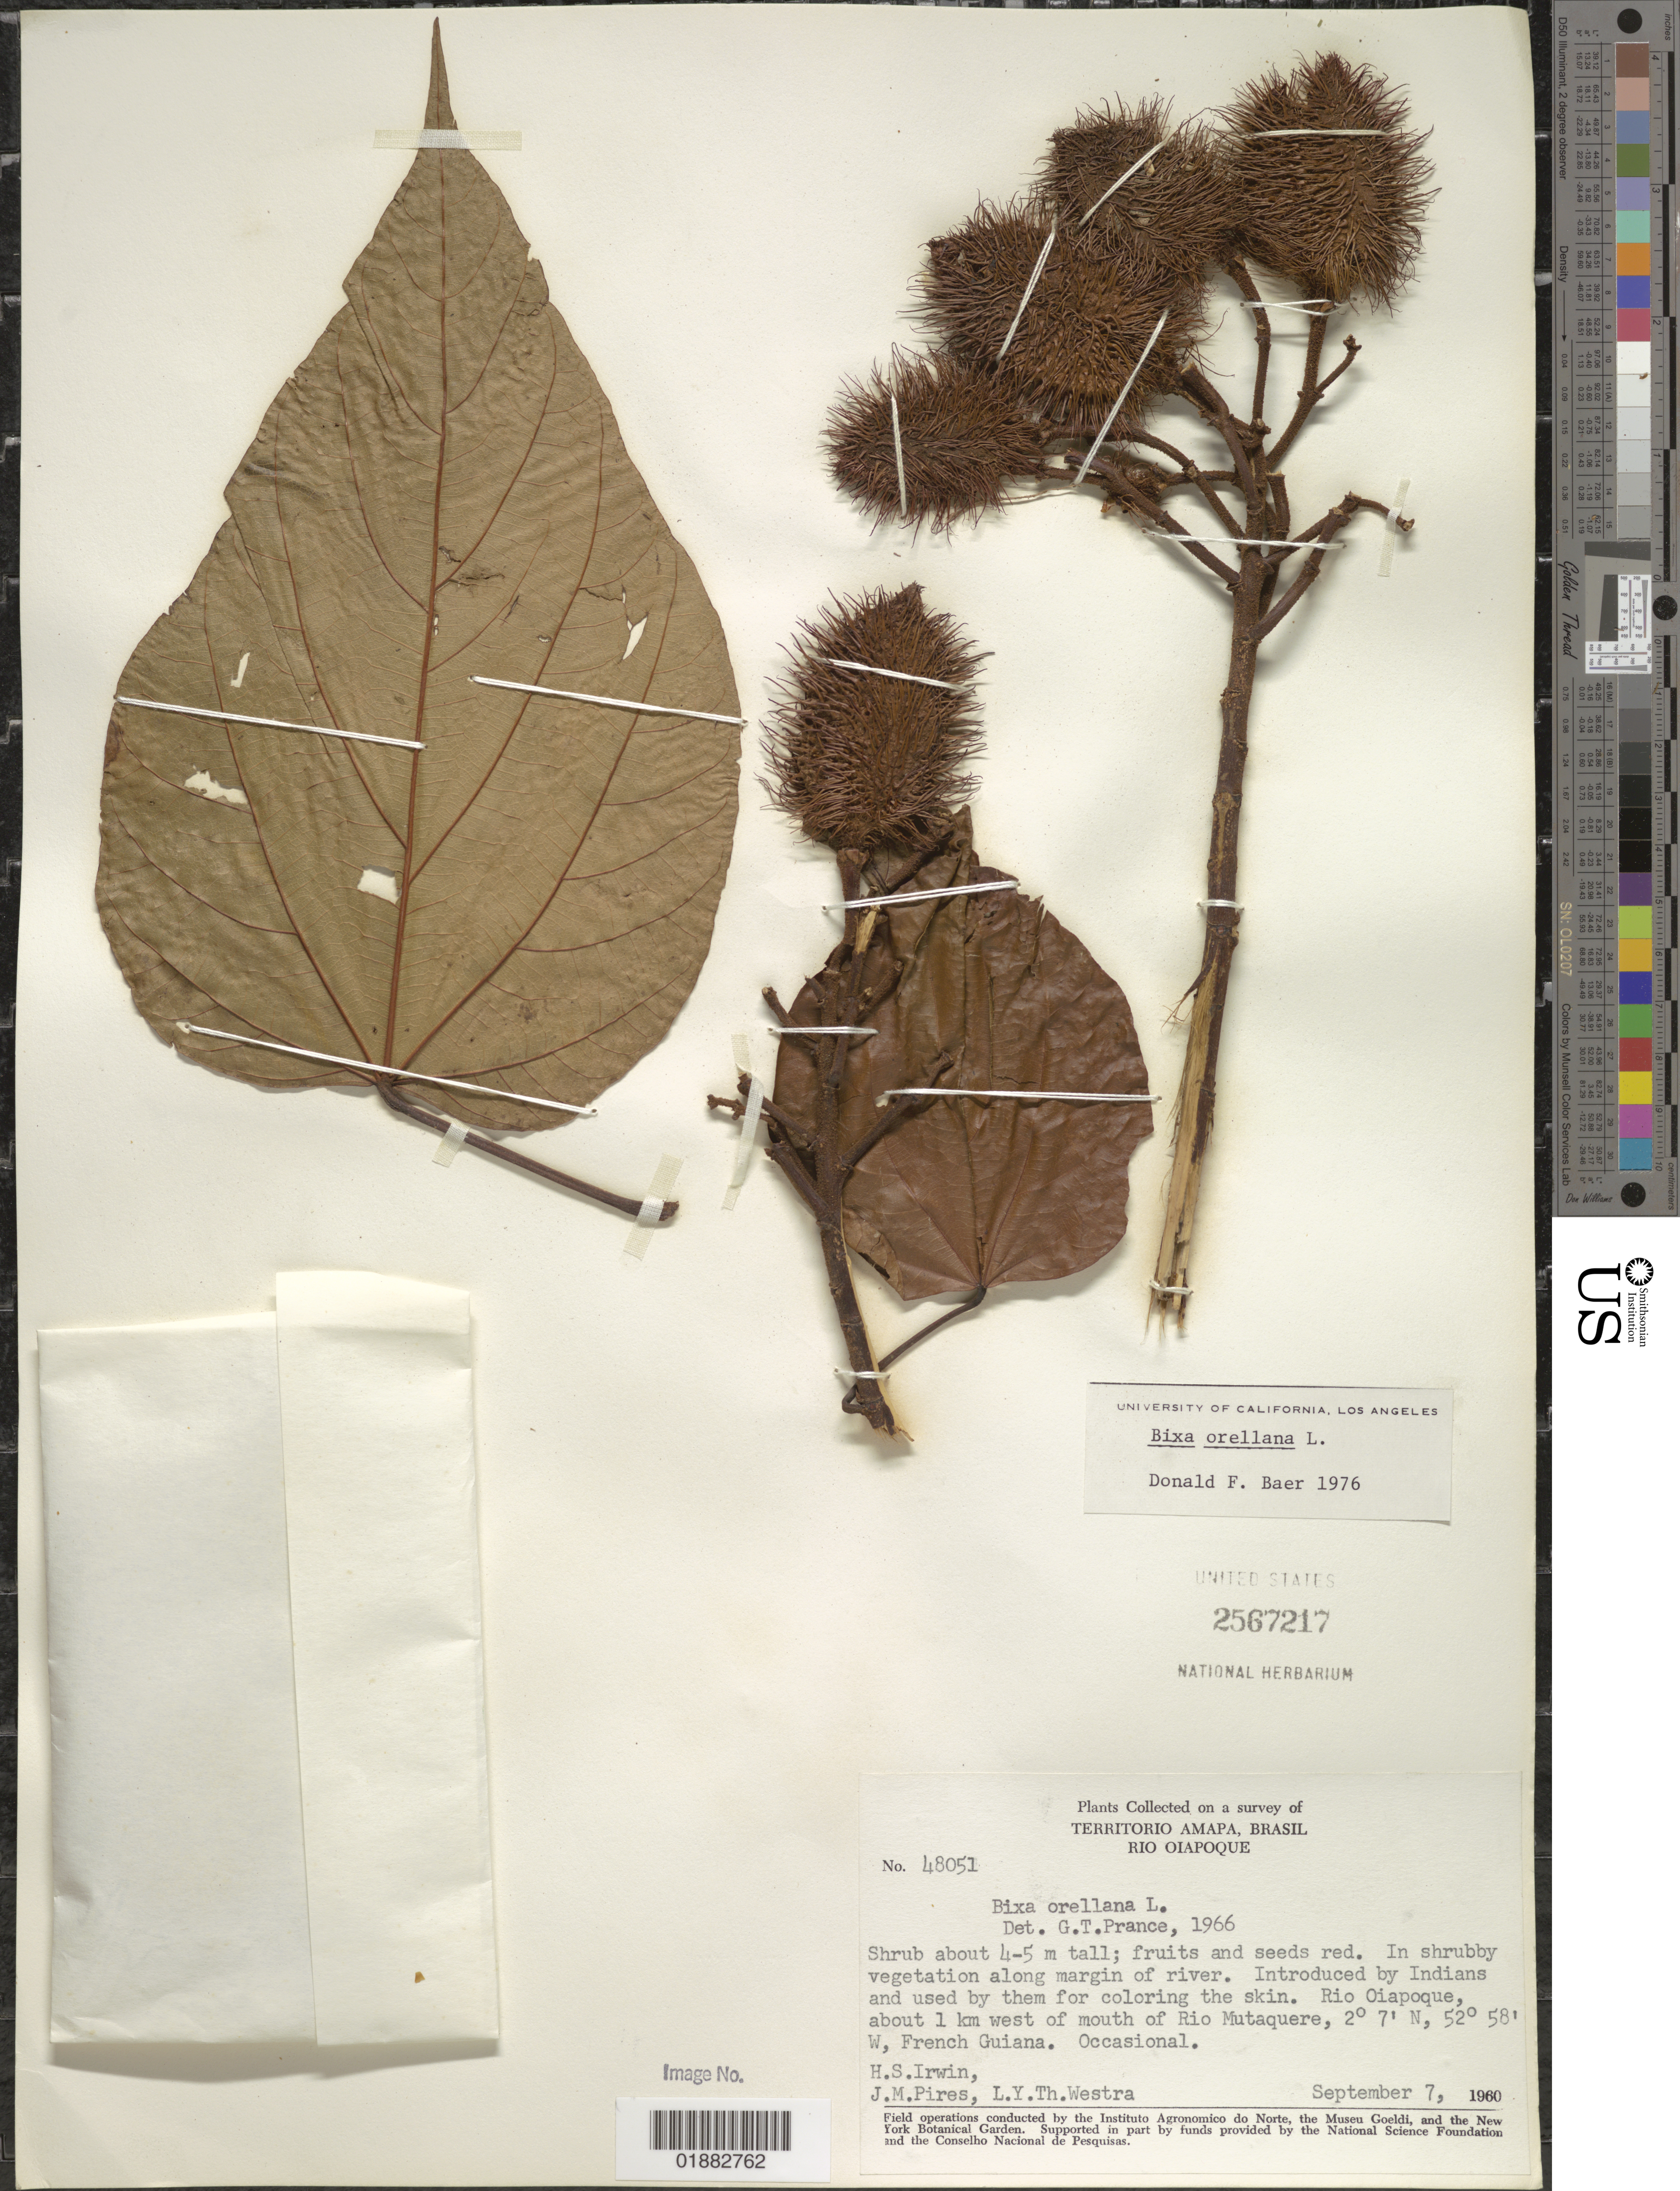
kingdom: Plantae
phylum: Tracheophyta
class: Magnoliopsida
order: Malvales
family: Bixaceae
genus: Bixa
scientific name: Bixa orellana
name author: L.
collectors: H. Irwin, J. M. Pires & L. Y. T. Westra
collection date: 1960-09-07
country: French Guiana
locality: Rio Oiapoque, about 1 km West of mouth of Rio Mutaquere